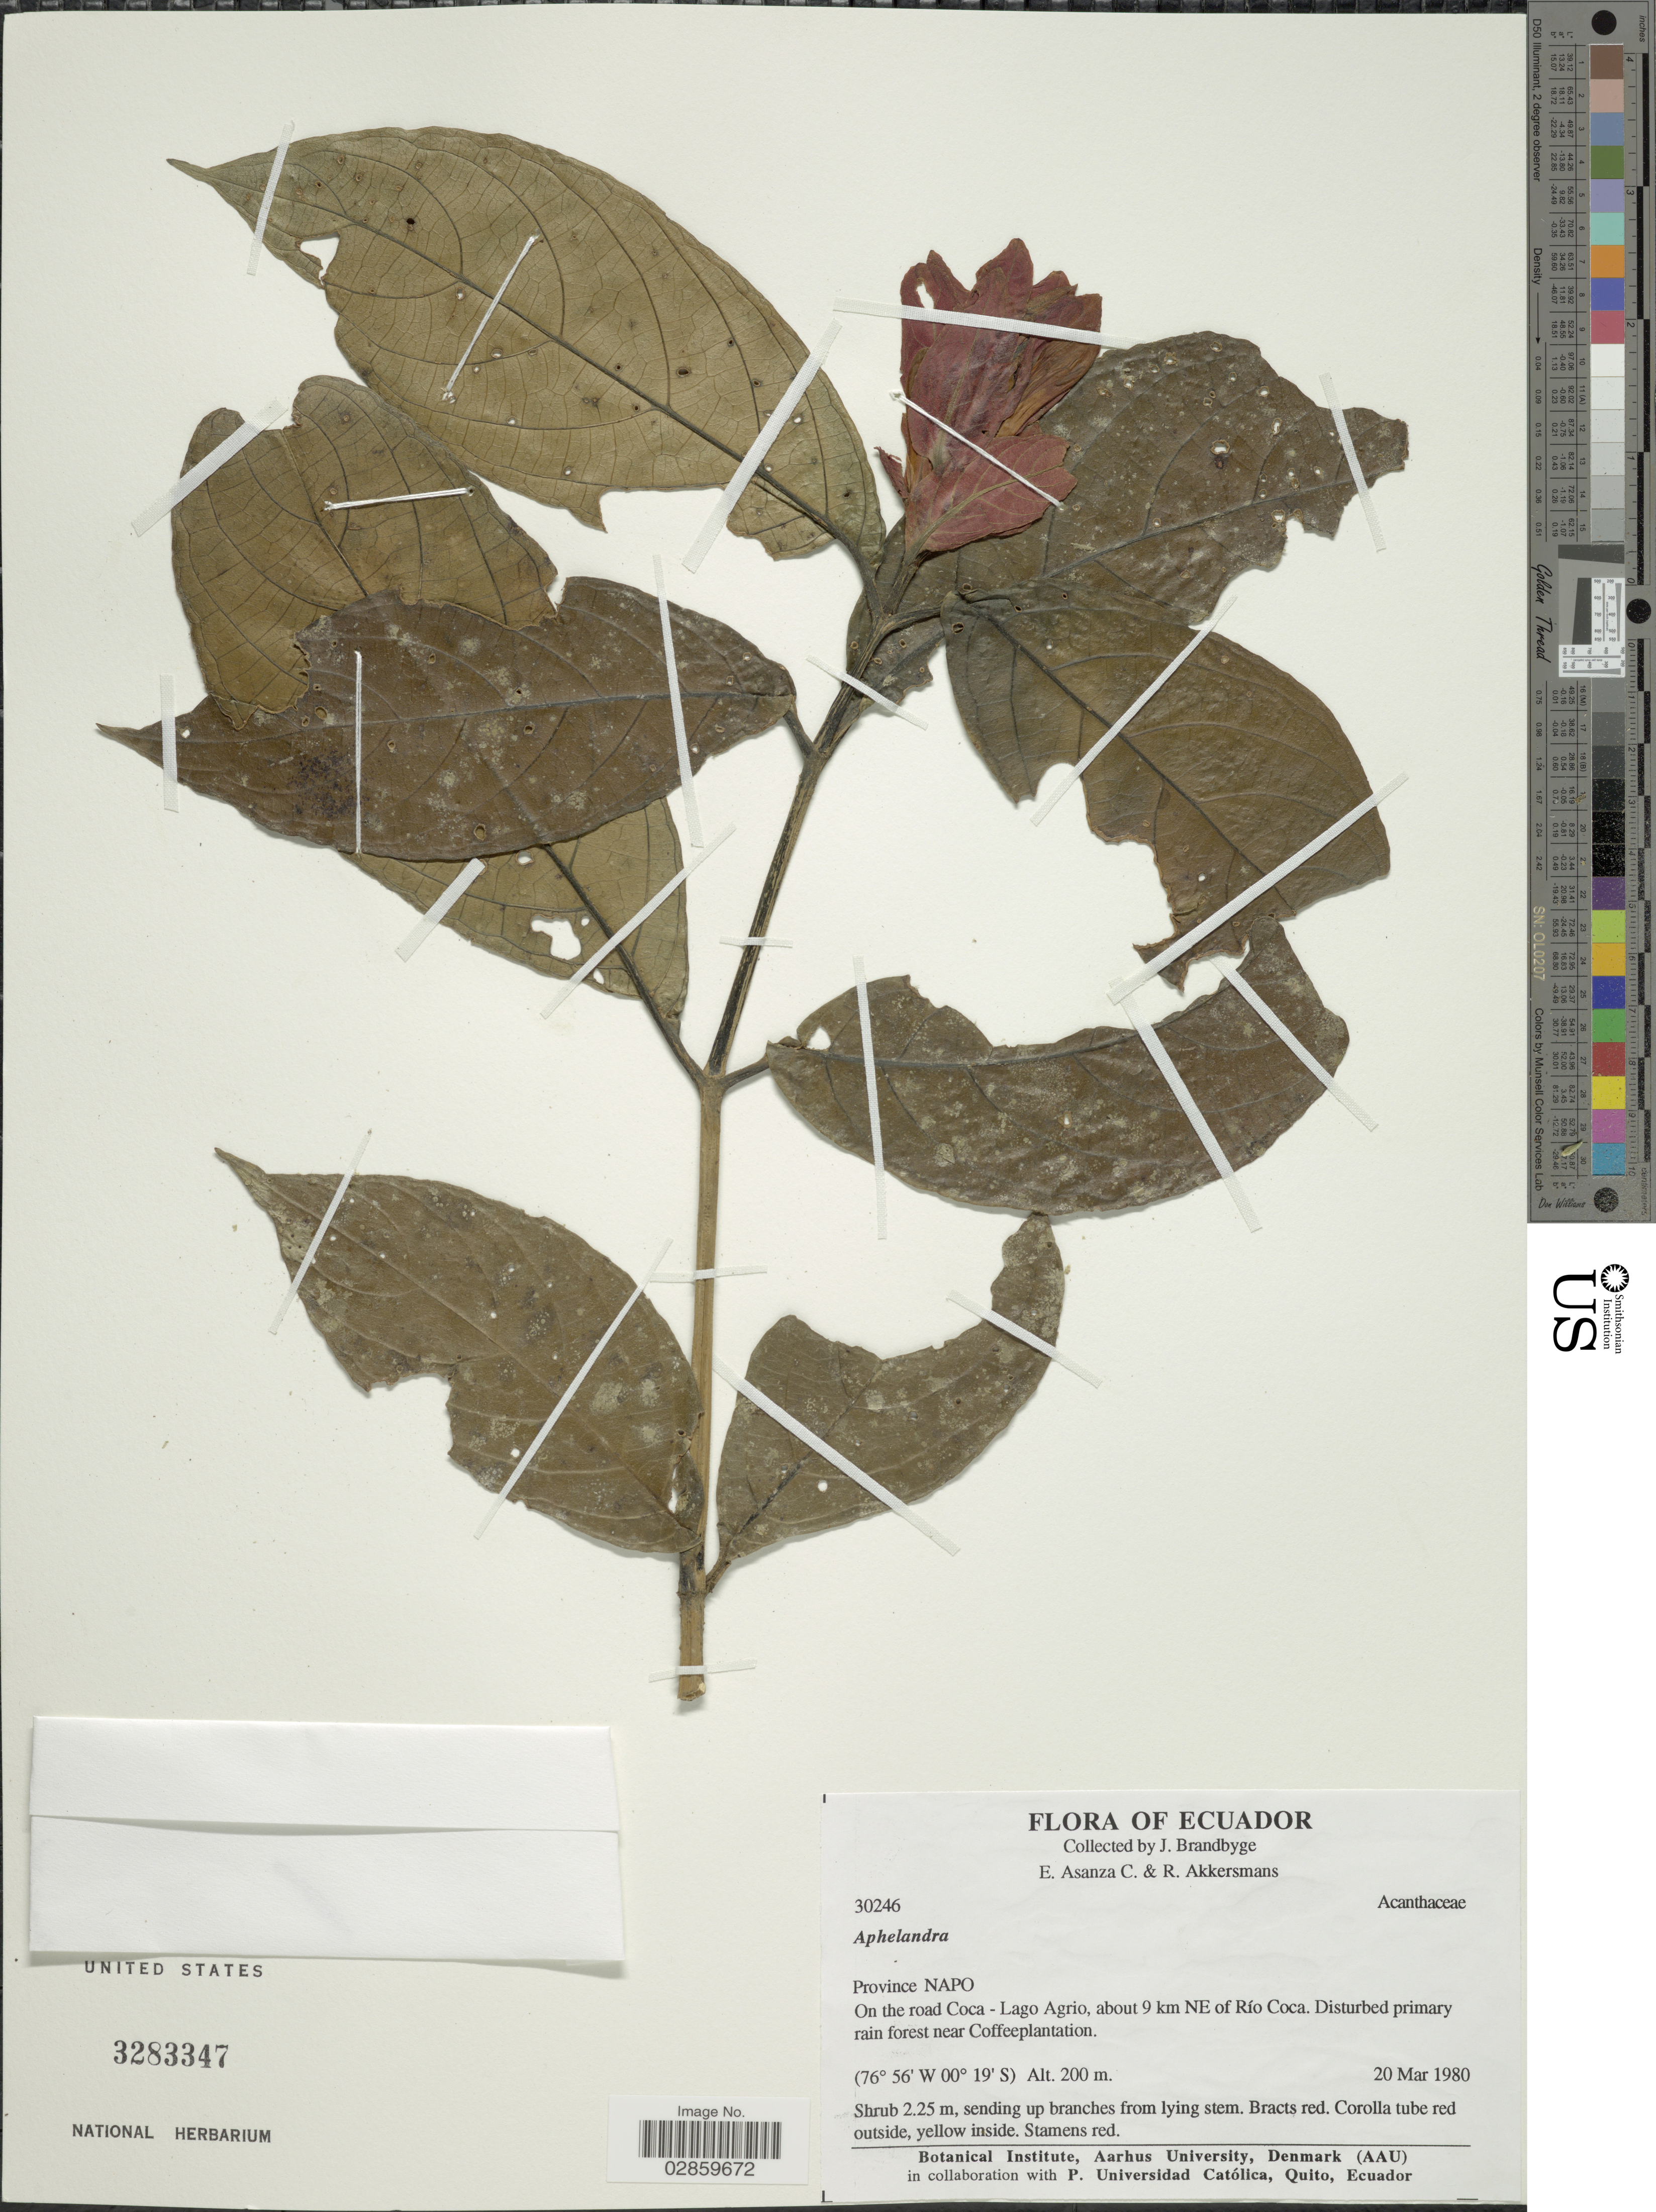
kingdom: Plantae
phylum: Tracheophyta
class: Magnoliopsida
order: Lamiales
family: Acanthaceae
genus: Ruellia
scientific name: Ruellia chartacea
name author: (T. Anderson) Wassh.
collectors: J. Brandbyge, E. Asanza C. & R. Akkersmans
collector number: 30246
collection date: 1980-03-20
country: Ecuador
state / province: Napo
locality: On the road Coca - Lago Agrio, about 9 km NE of Río Coca.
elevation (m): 200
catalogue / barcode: US 3283347